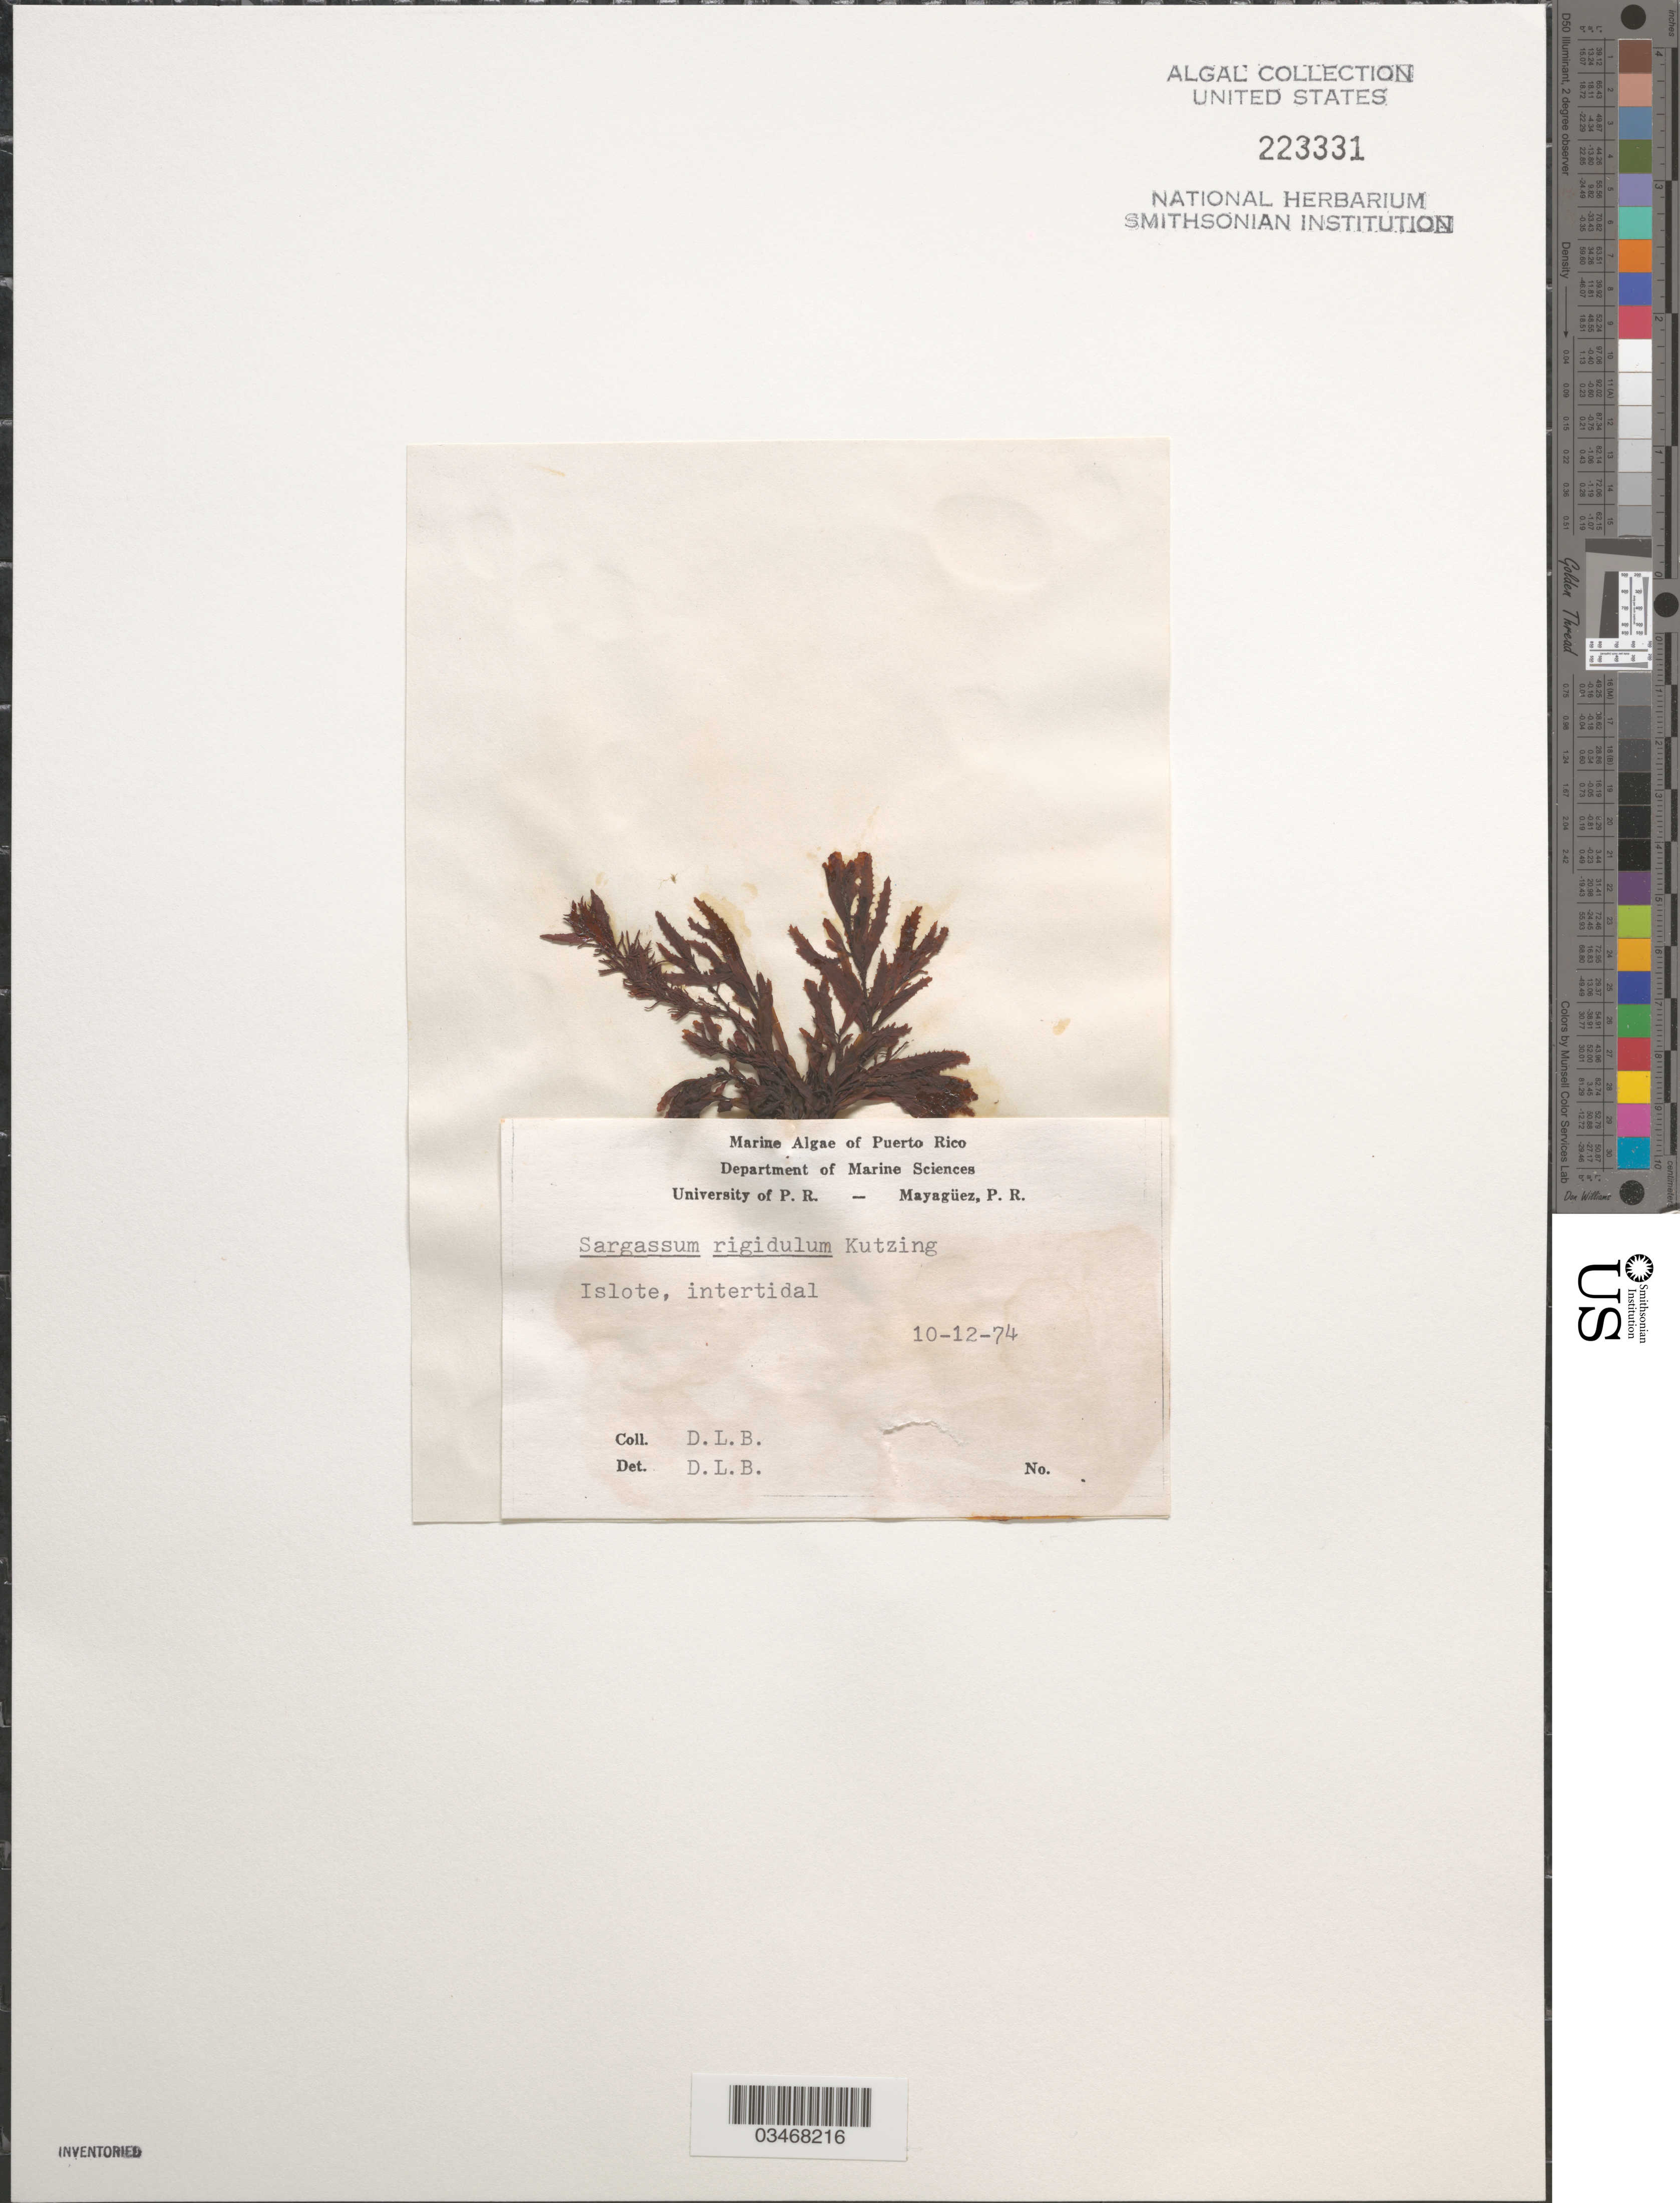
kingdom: Chromista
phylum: Ochrophyta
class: Phaeophyceae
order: Fucales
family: Sargassaceae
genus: Sargassum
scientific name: Sargassum rigidulum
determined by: Ballantine, D. L.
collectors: D.L. Ballantine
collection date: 1974-10-12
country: Puerto Rico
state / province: Arecibo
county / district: Islote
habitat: Intertidal.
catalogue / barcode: US 223331